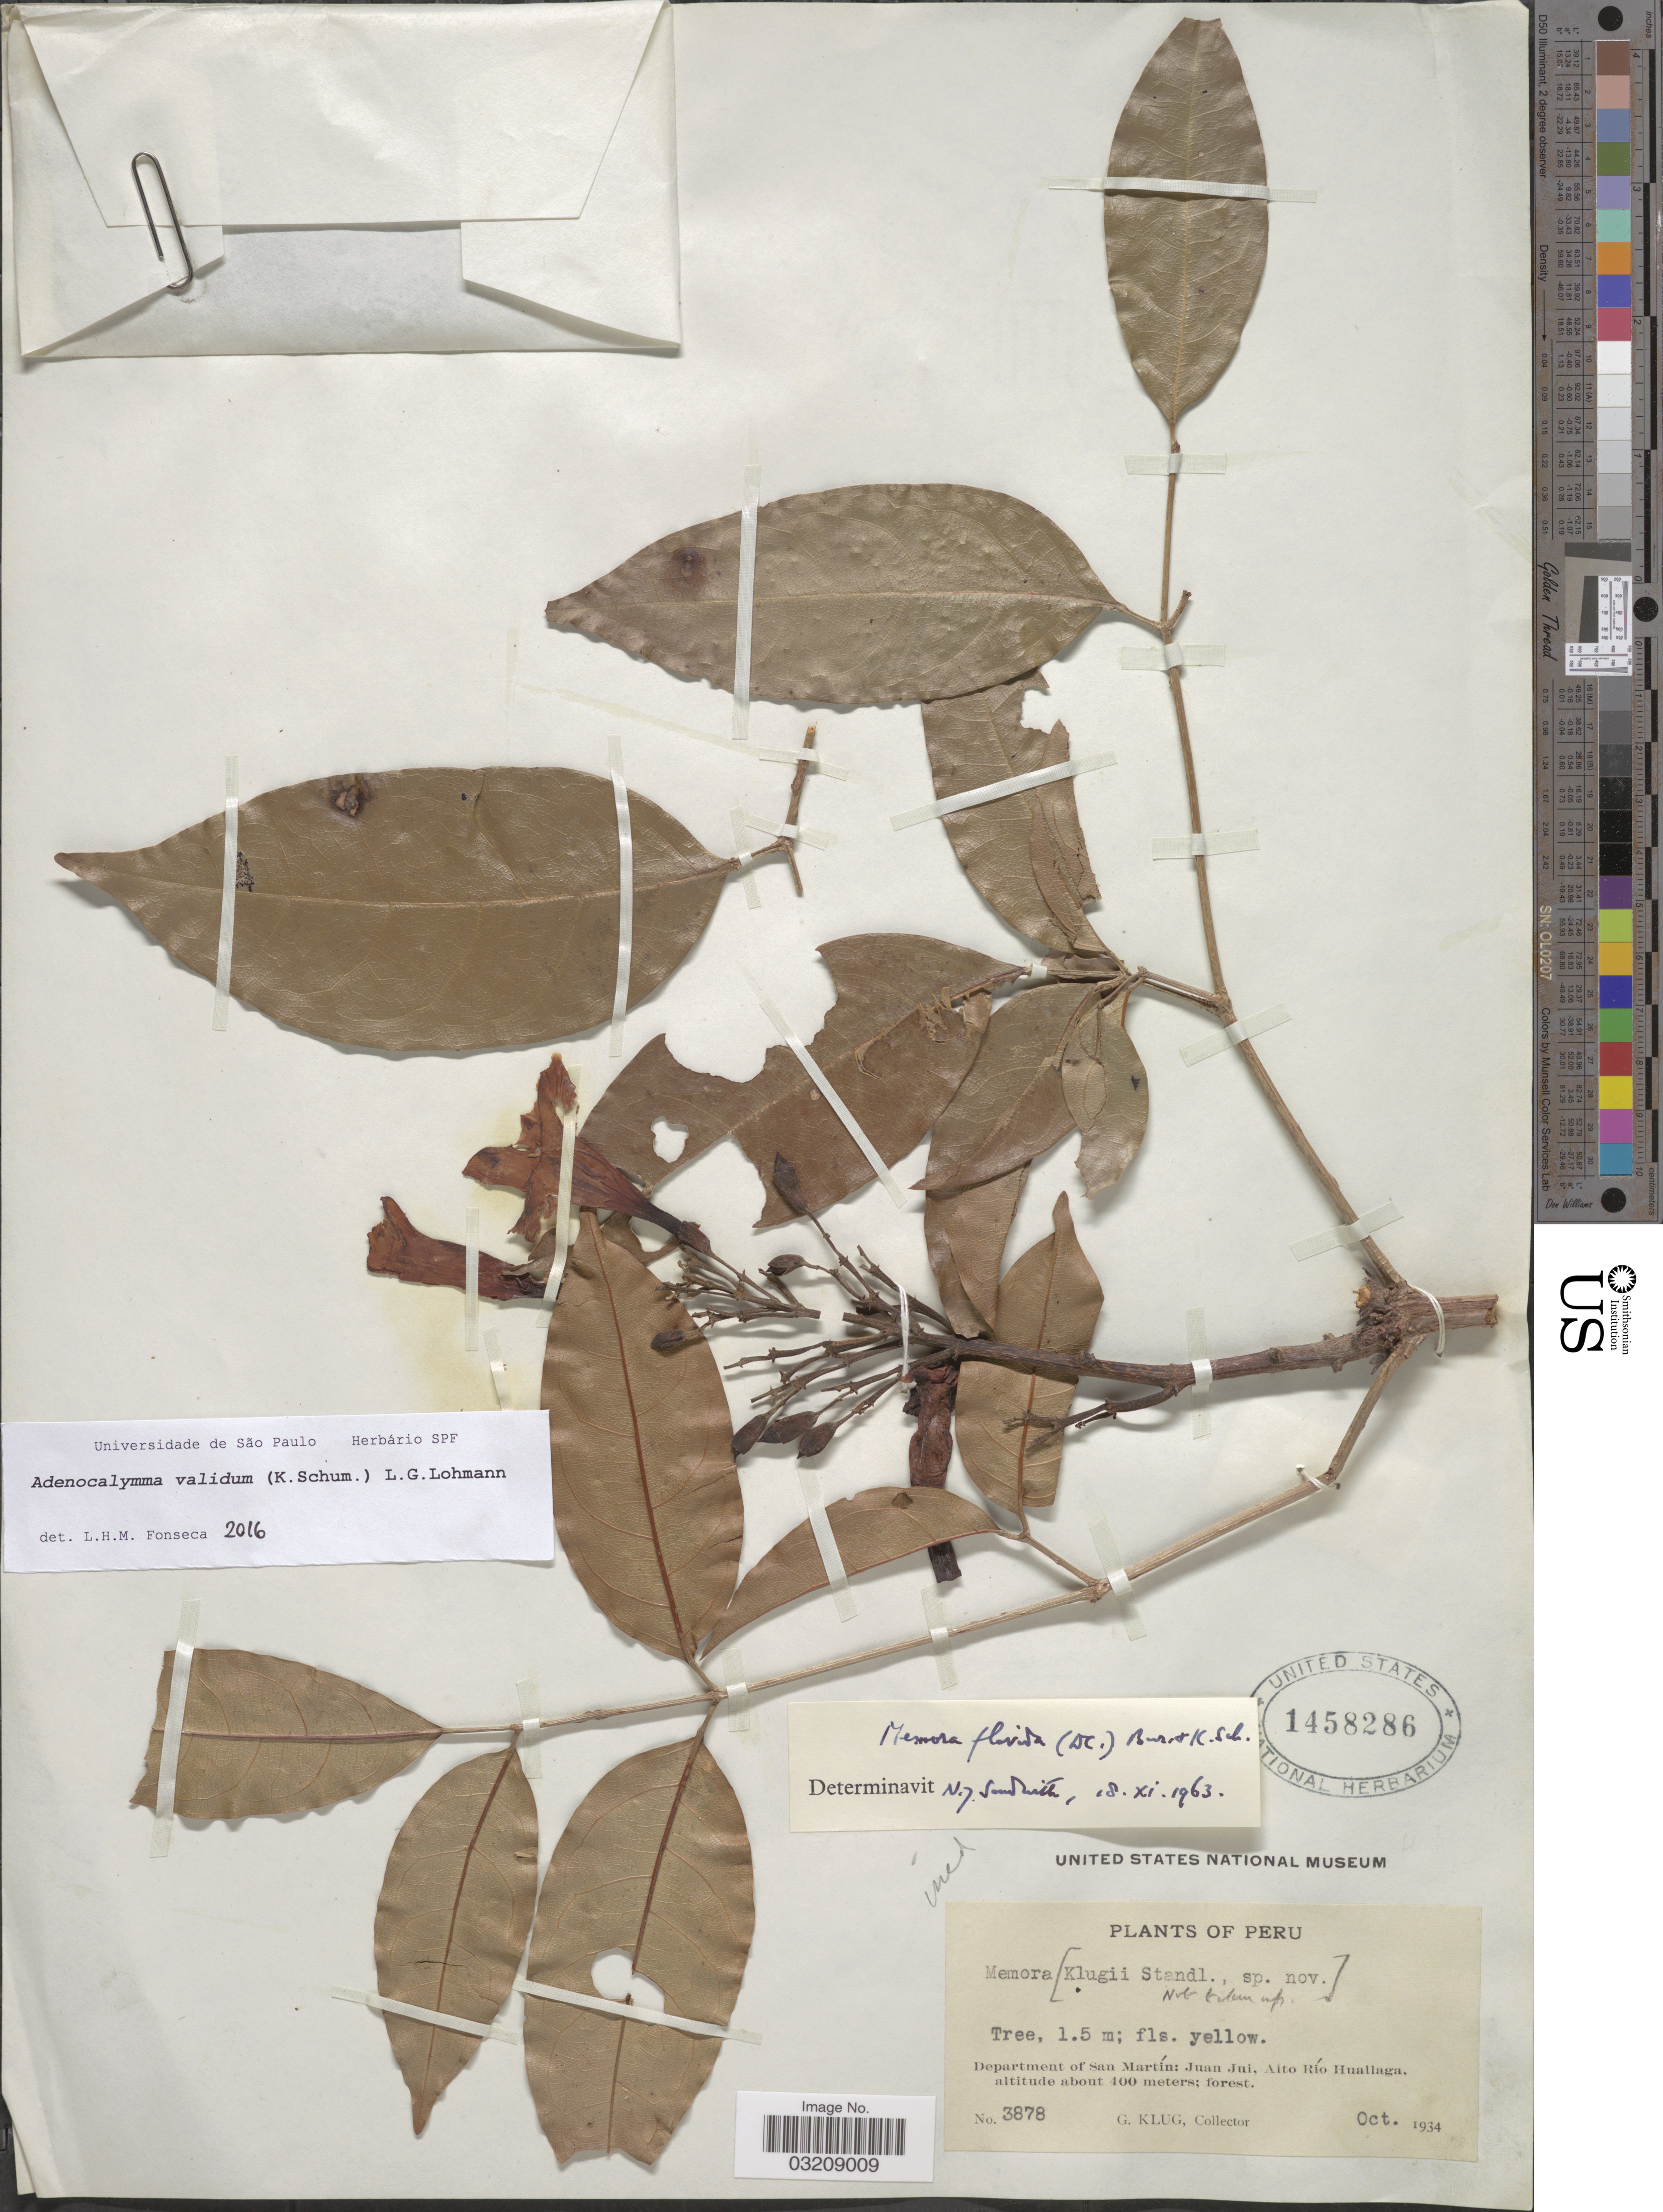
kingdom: Plantae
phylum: Tracheophyta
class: Magnoliopsida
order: Lamiales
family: Bignoniaceae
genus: Adenocalymma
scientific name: Adenocalymma validum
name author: (K. Schum.) L.G. Lohmann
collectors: G. Klug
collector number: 3878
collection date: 1934-10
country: Peru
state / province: San Martín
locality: Department of San Martín: Juan Jui, Alto Río Huallaga.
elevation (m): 400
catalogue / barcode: US 1458286